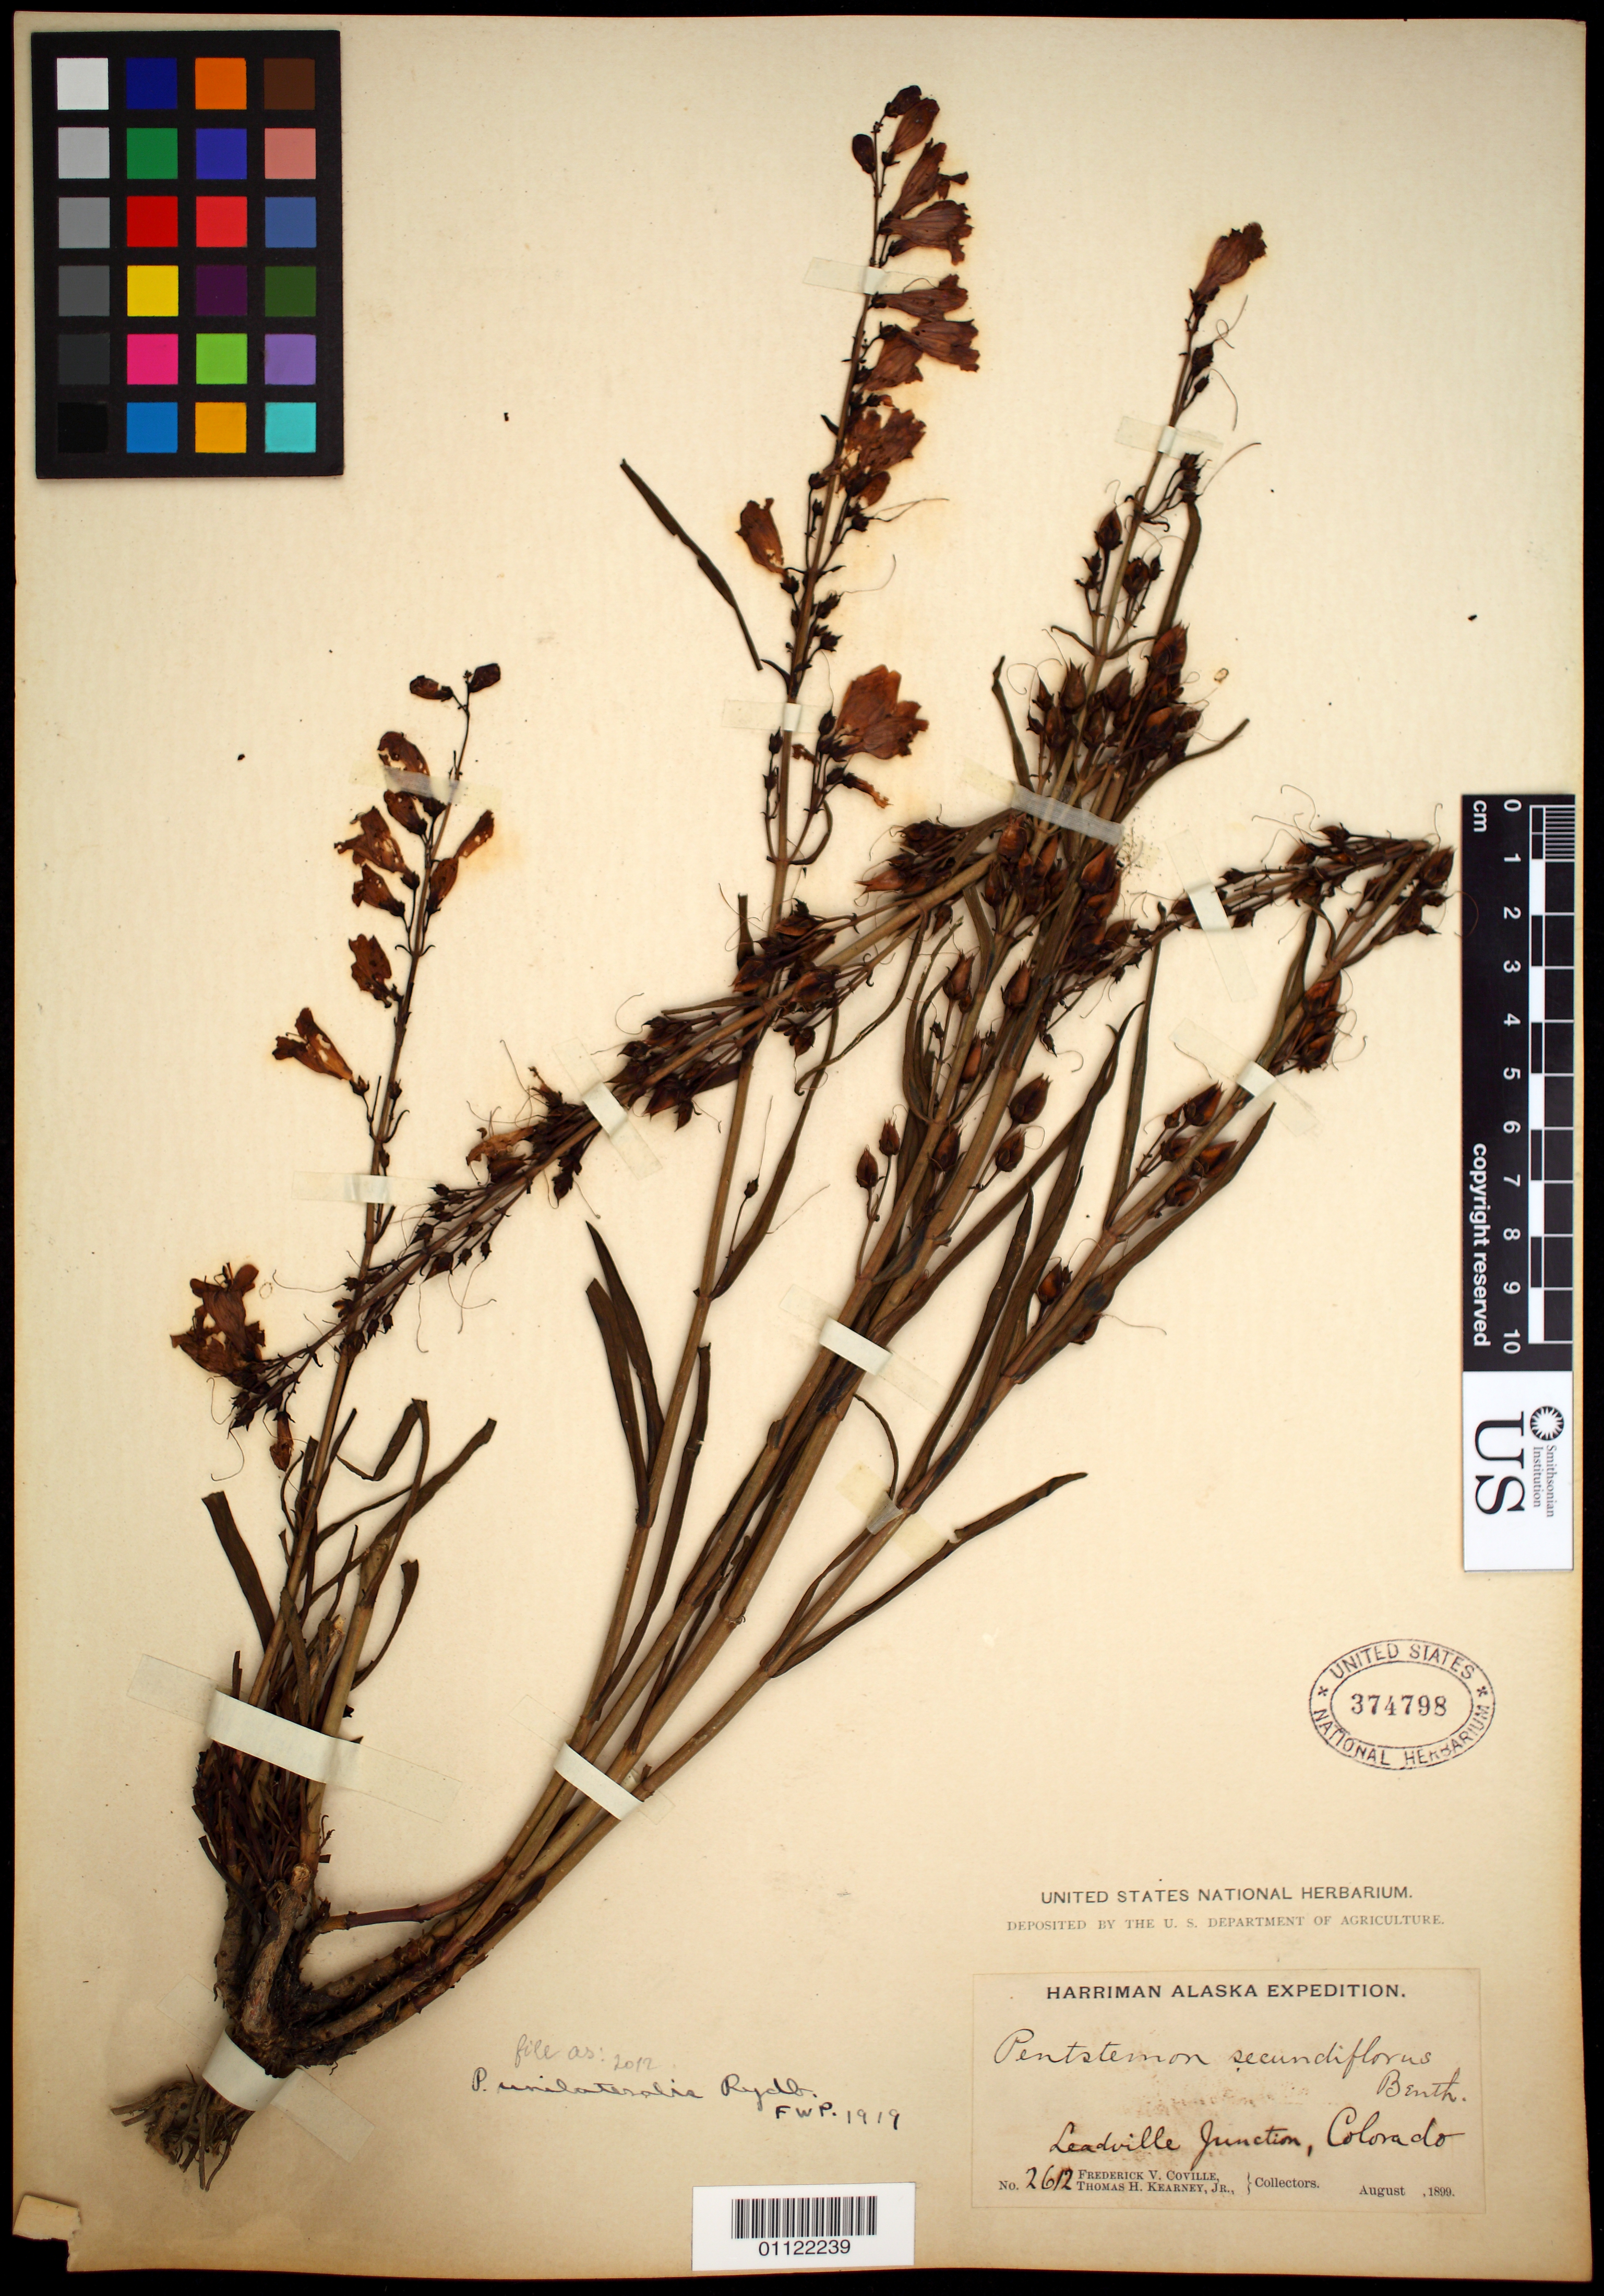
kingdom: Plantae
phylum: Tracheophyta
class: Magnoliopsida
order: Lamiales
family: Plantaginaceae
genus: Penstemon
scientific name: Penstemon unilateralis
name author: Rydb.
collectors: F. V. Coville & T. H. Kearney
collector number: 2612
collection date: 1899-08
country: United States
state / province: Colorado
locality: Leaville Junction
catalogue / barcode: US 374798